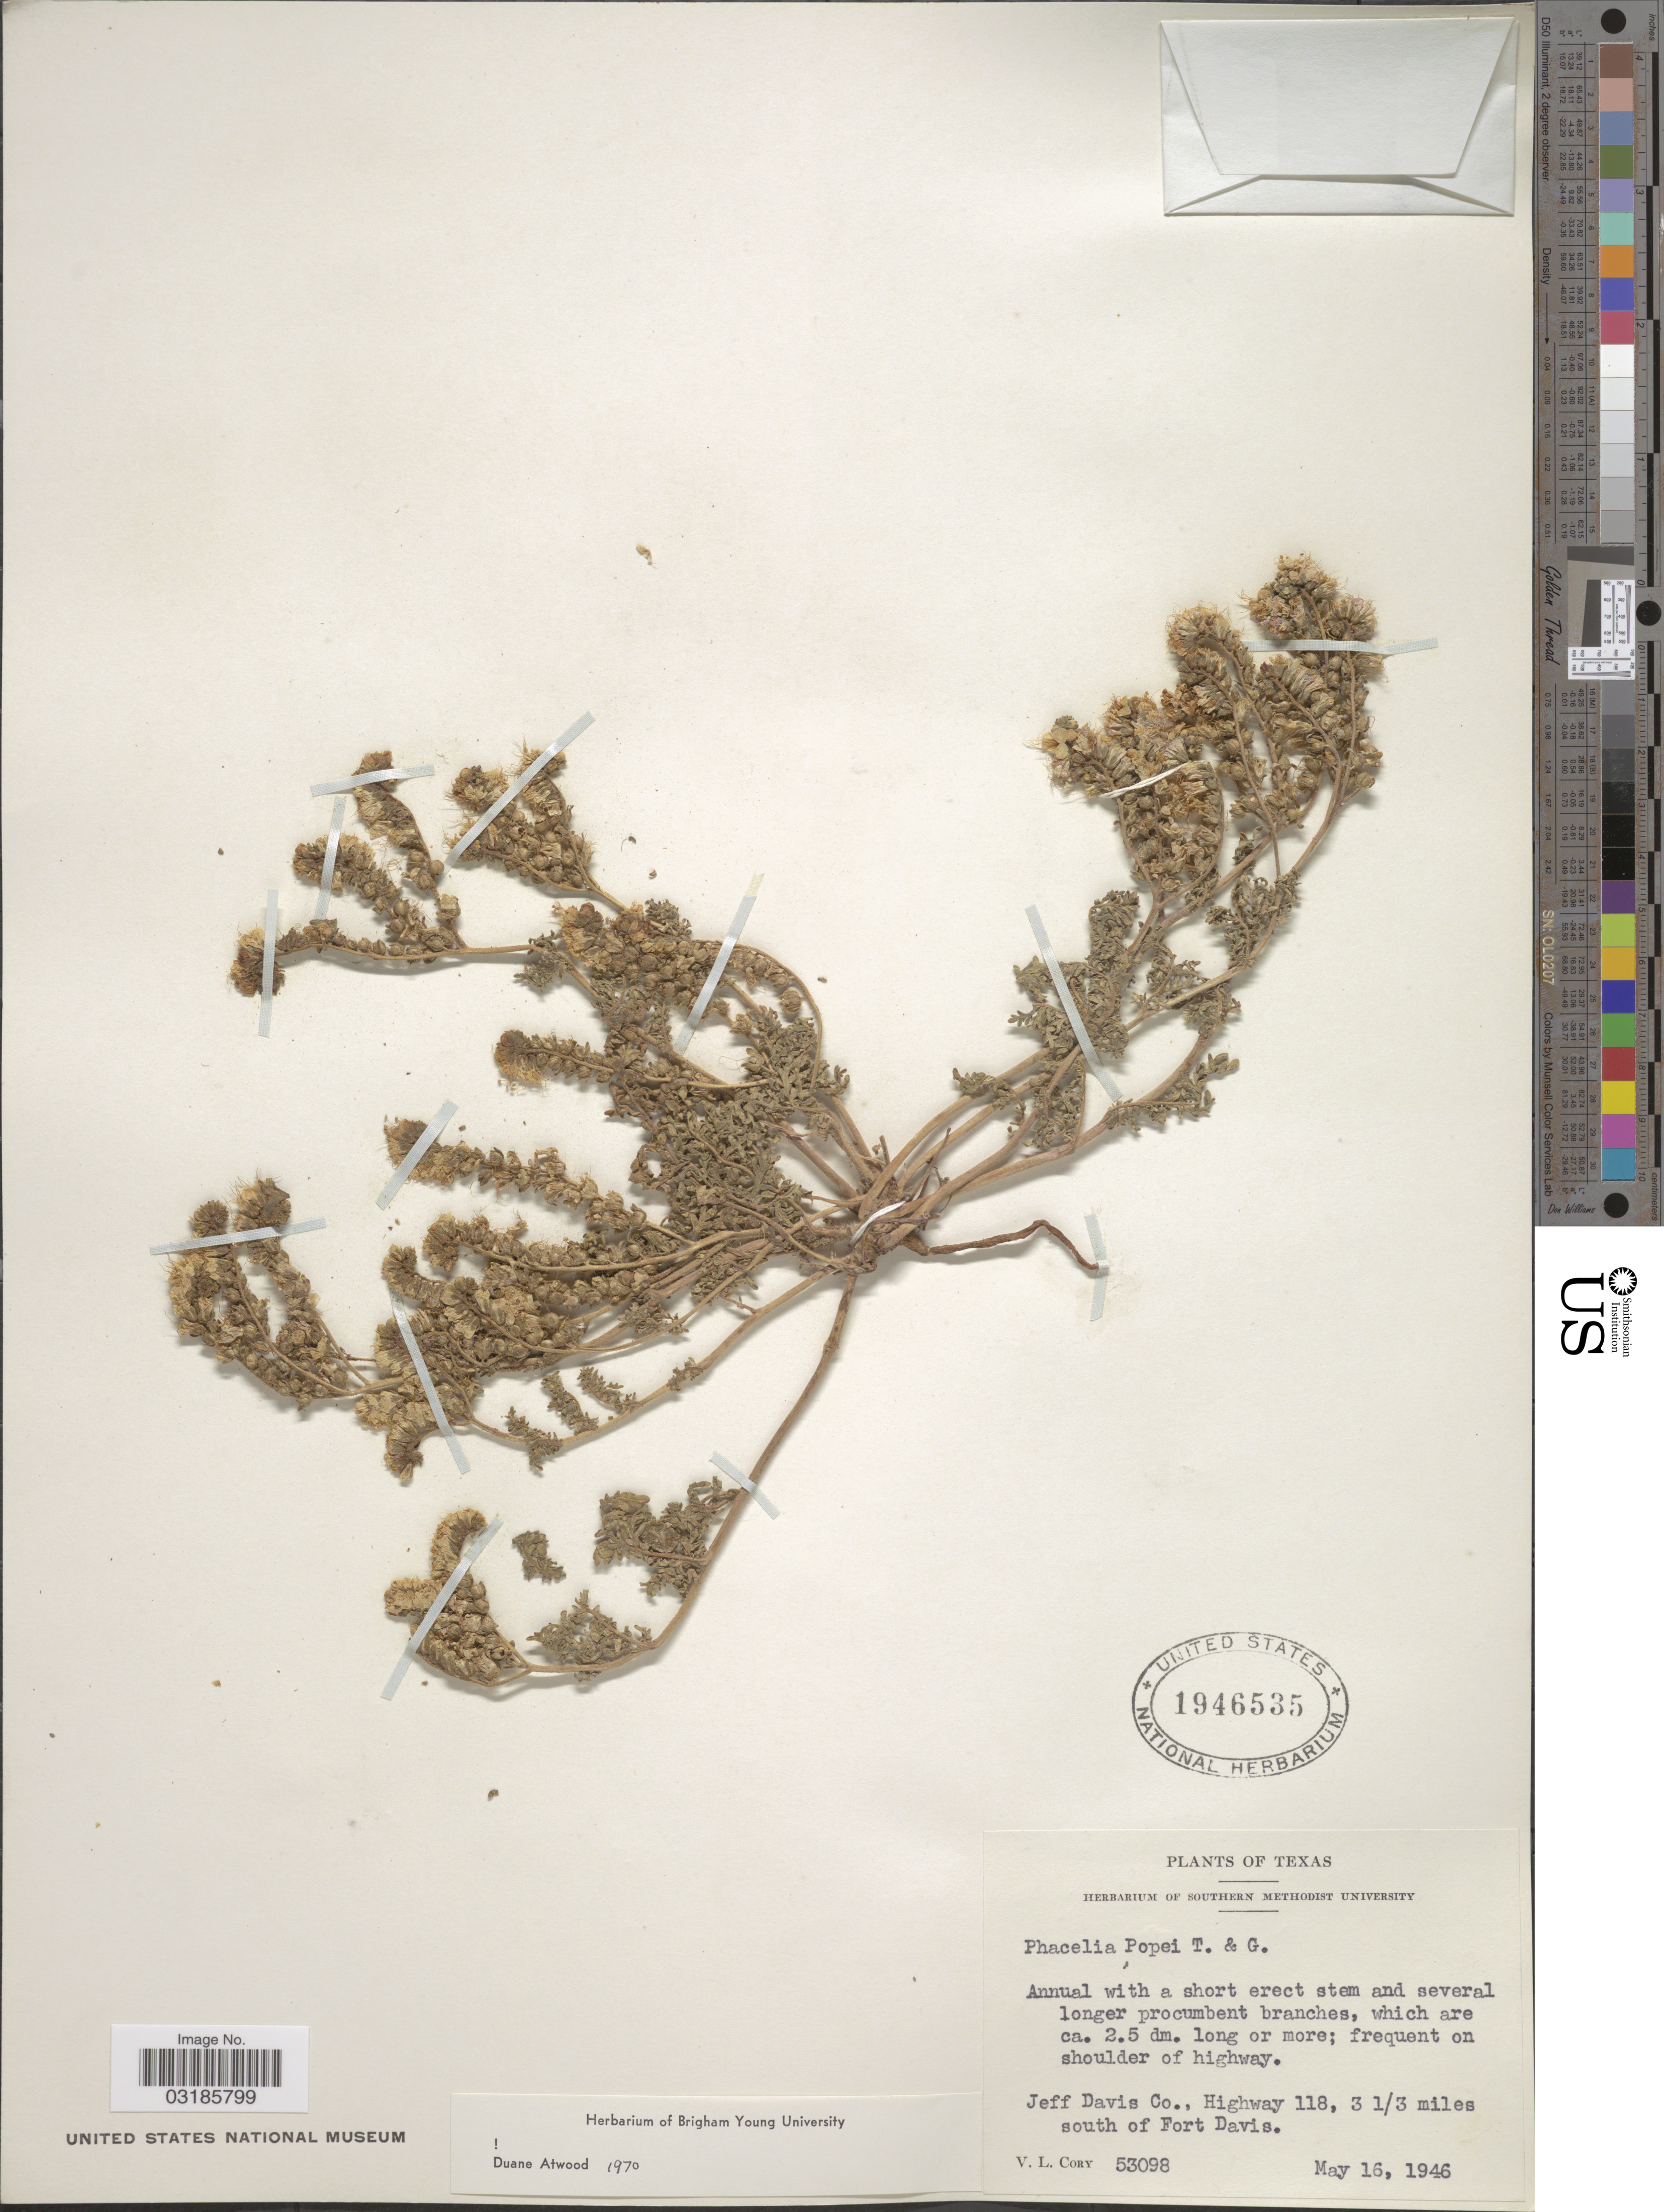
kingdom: Plantae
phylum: Tracheophyta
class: Magnoliopsida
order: Boraginales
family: Hydrophyllaceae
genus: Phacelia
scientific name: Phacelia popei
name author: Torr. & A. Gray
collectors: V. Cory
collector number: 53098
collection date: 1946-05-16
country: United States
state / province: Texas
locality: Jeff Davis Co., Highway 118, 3 ⅓ miles south of Fort Davis.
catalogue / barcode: US 1946535